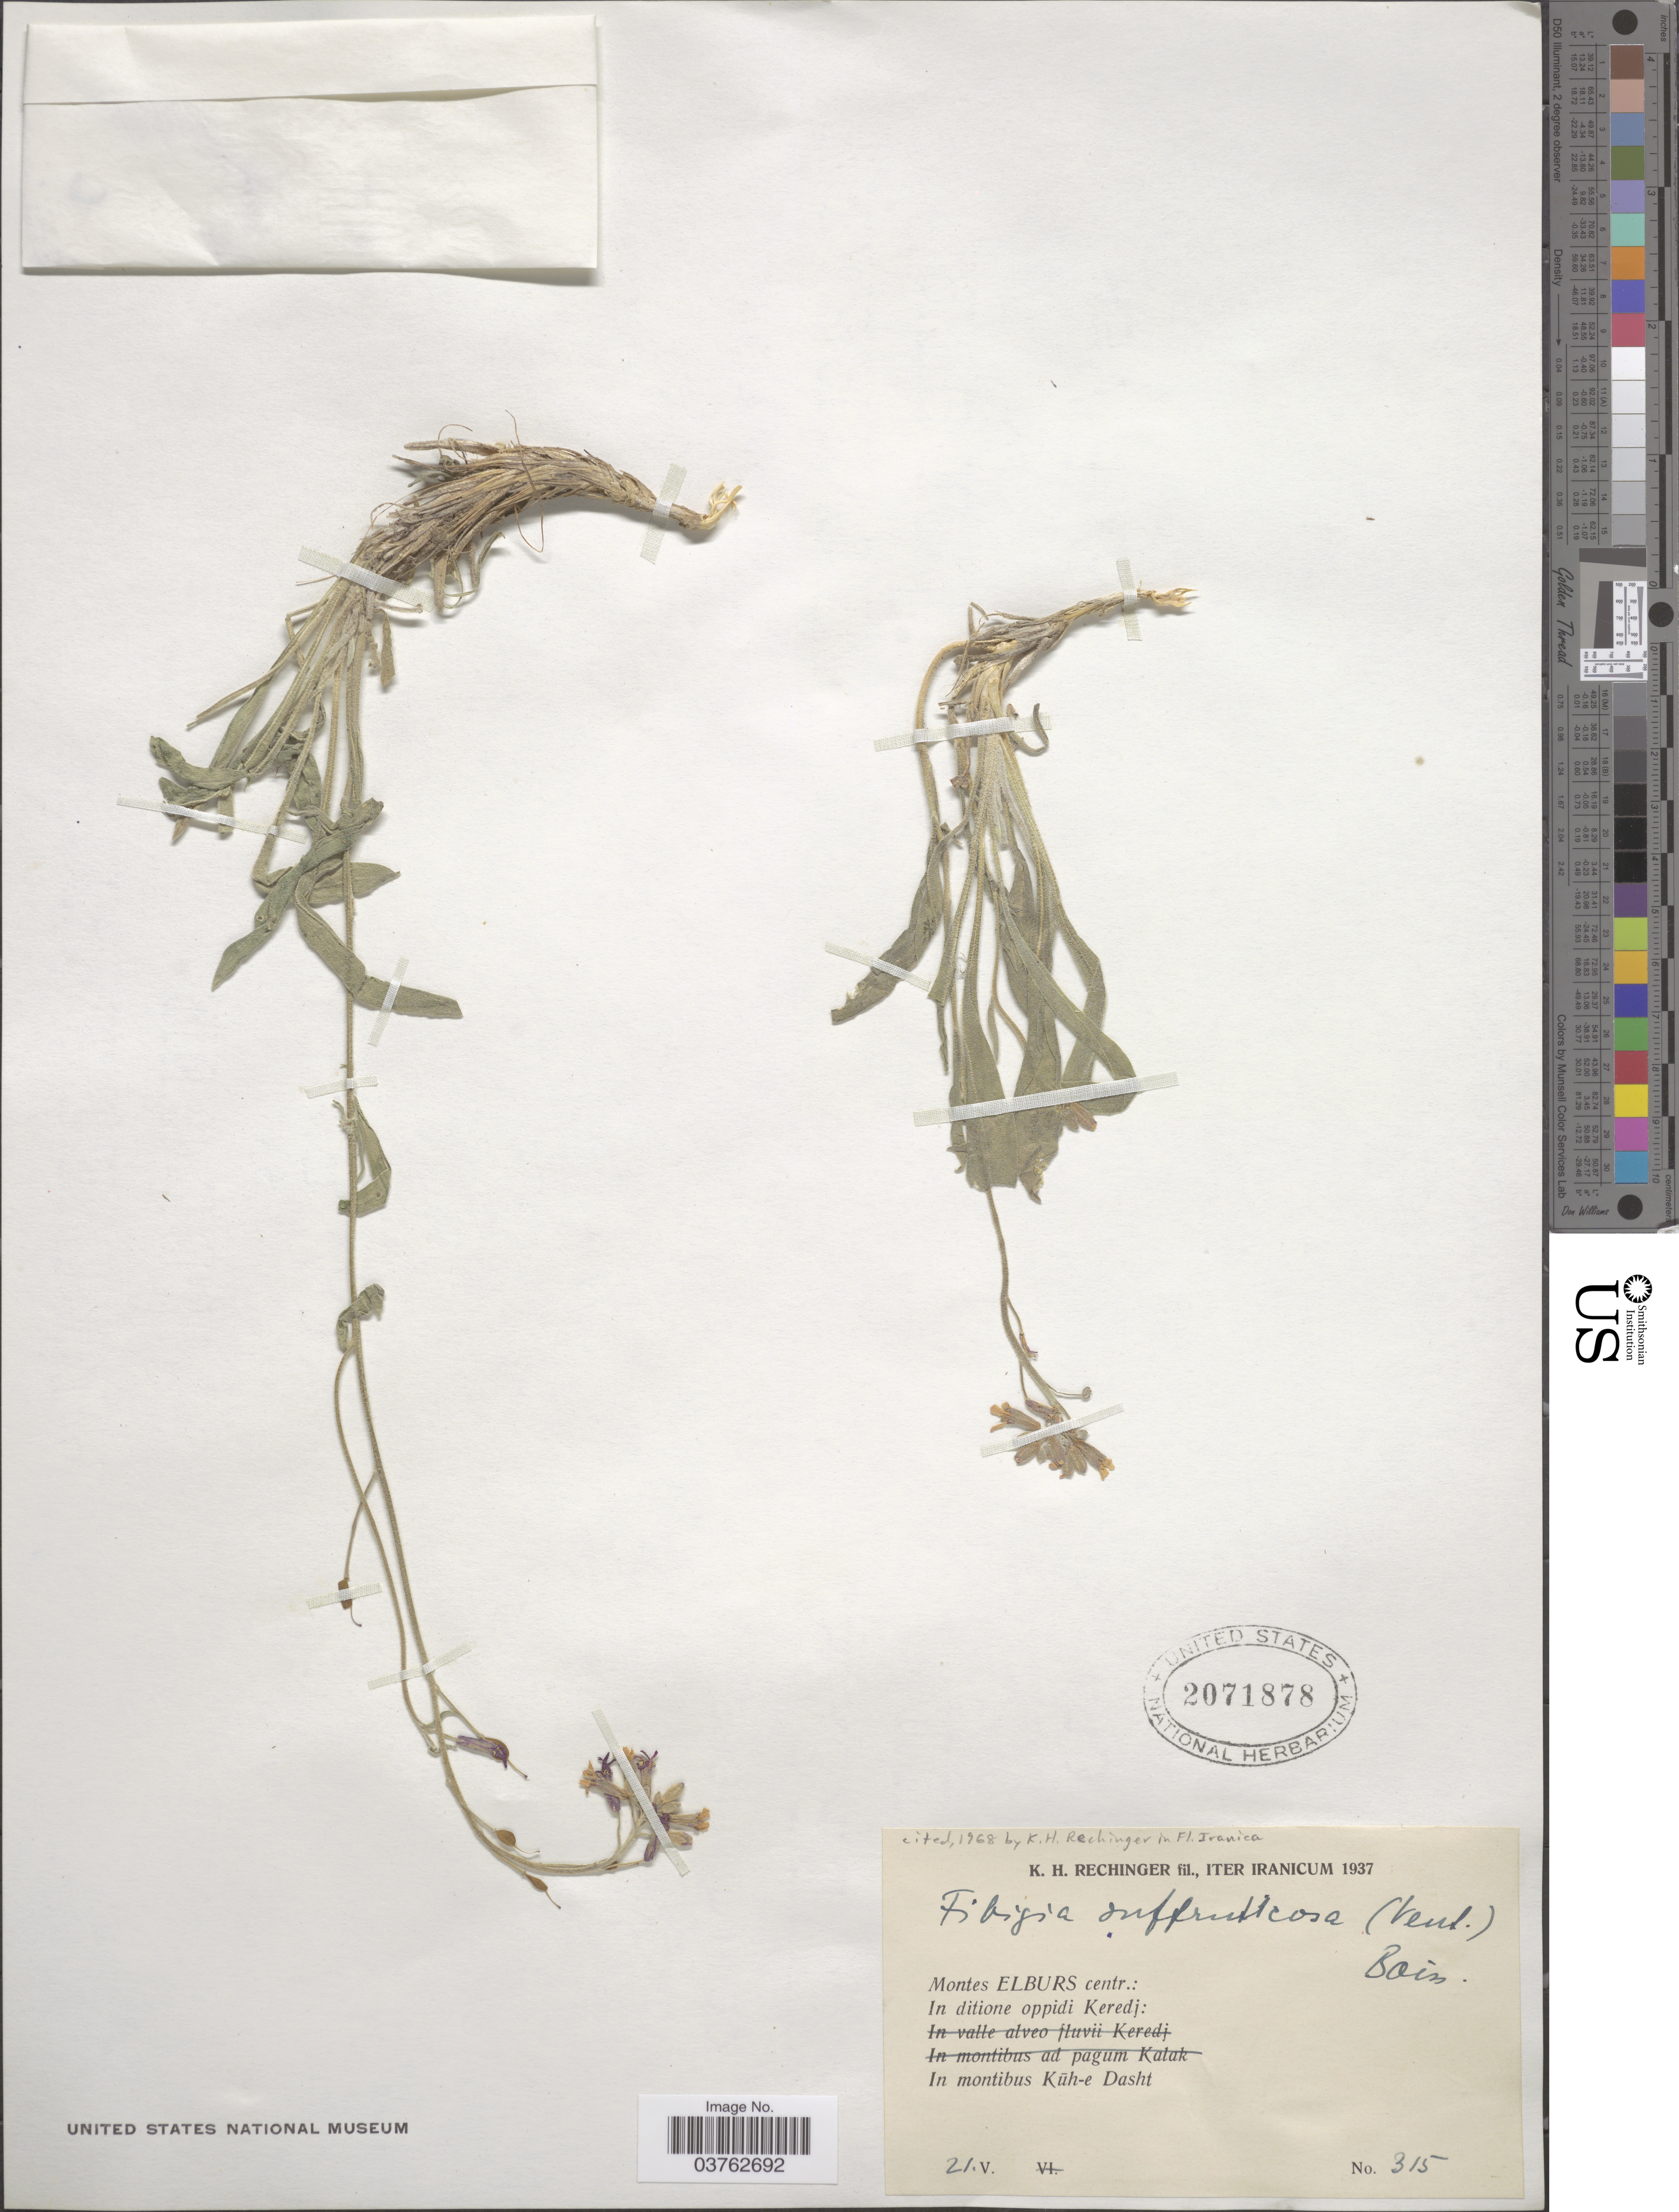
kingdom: Plantae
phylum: Tracheophyta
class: Magnoliopsida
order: Brassicales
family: Brassicaceae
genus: Fibigia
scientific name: Fibigia suffruticosa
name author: (Vent.) Sweet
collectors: K. H. Rechinger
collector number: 315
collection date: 1937-05-21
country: Iran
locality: Iter Iranicum. Montes Elburs centr.: In ditione oppidi Keredj: In montibus Küh-e Dasht.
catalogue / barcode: US 2071878